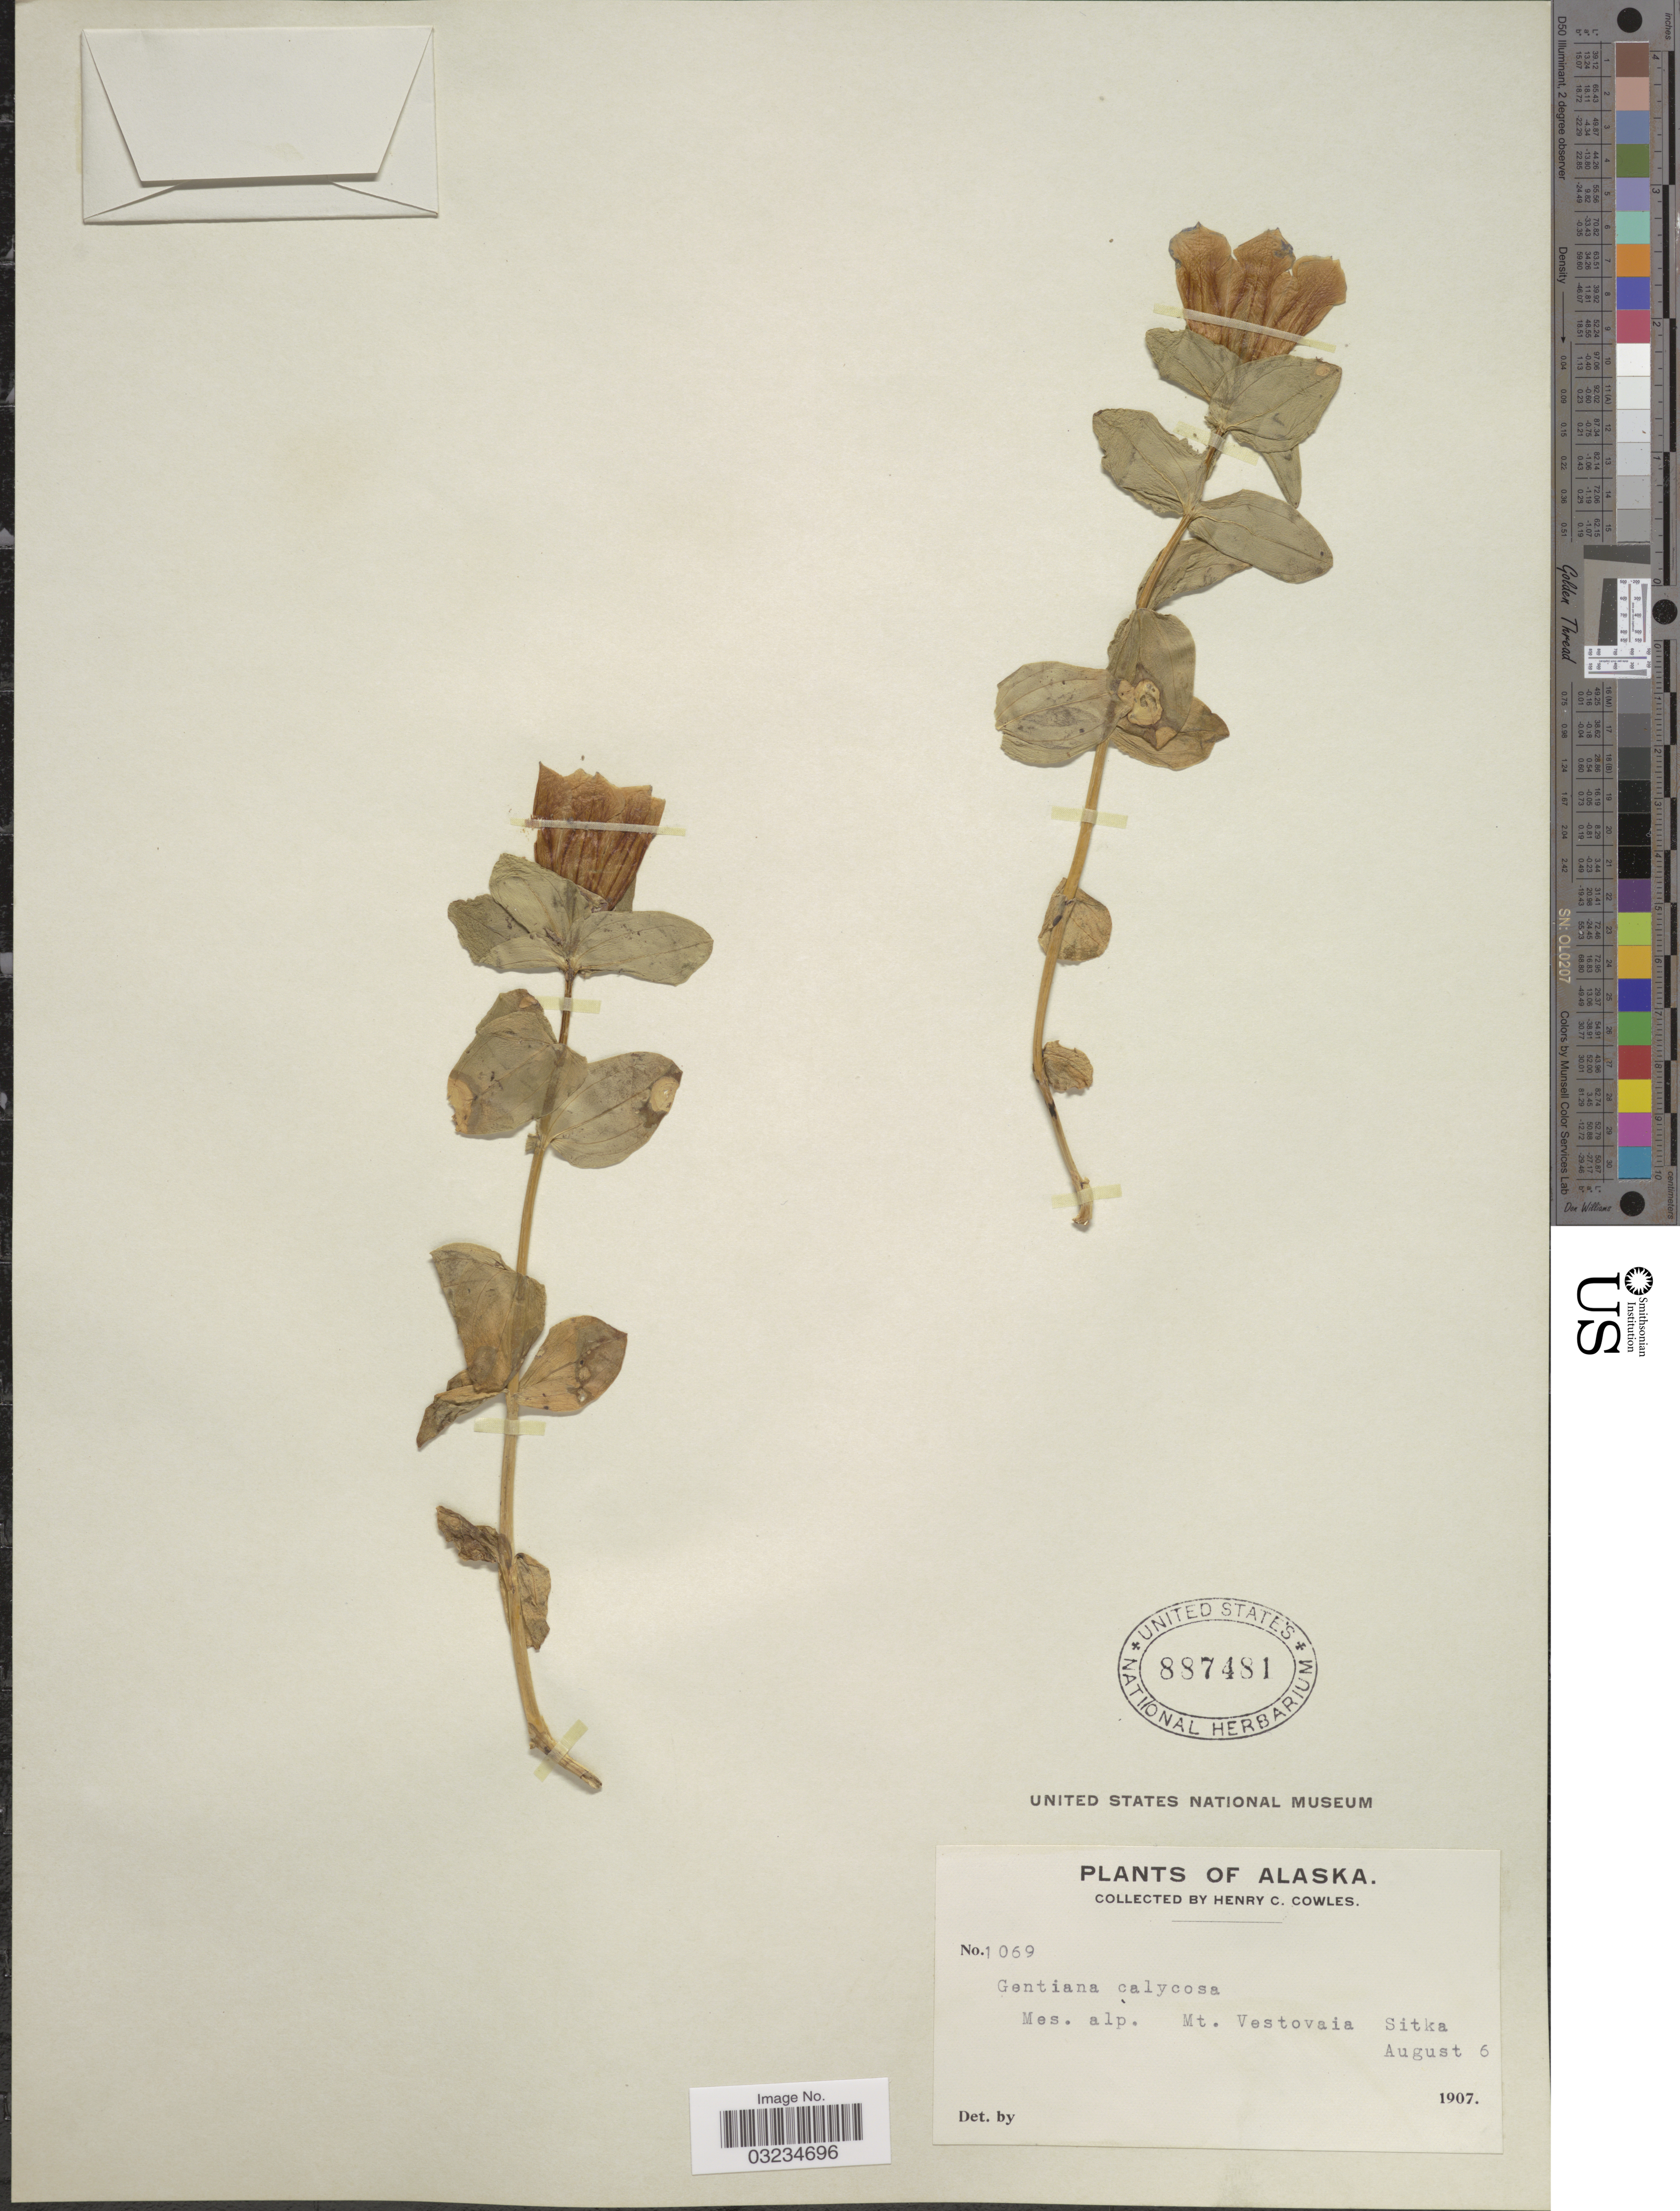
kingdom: Plantae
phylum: Tracheophyta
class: Magnoliopsida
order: Gentianales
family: Gentianaceae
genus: Gentiana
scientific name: Gentiana platypetala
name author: Griseb.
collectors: H. Cowles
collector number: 1069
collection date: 1907-08-06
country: United States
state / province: Alaska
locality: Mes. alp. Mt. Vestovaia Sitka.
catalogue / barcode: US 887481